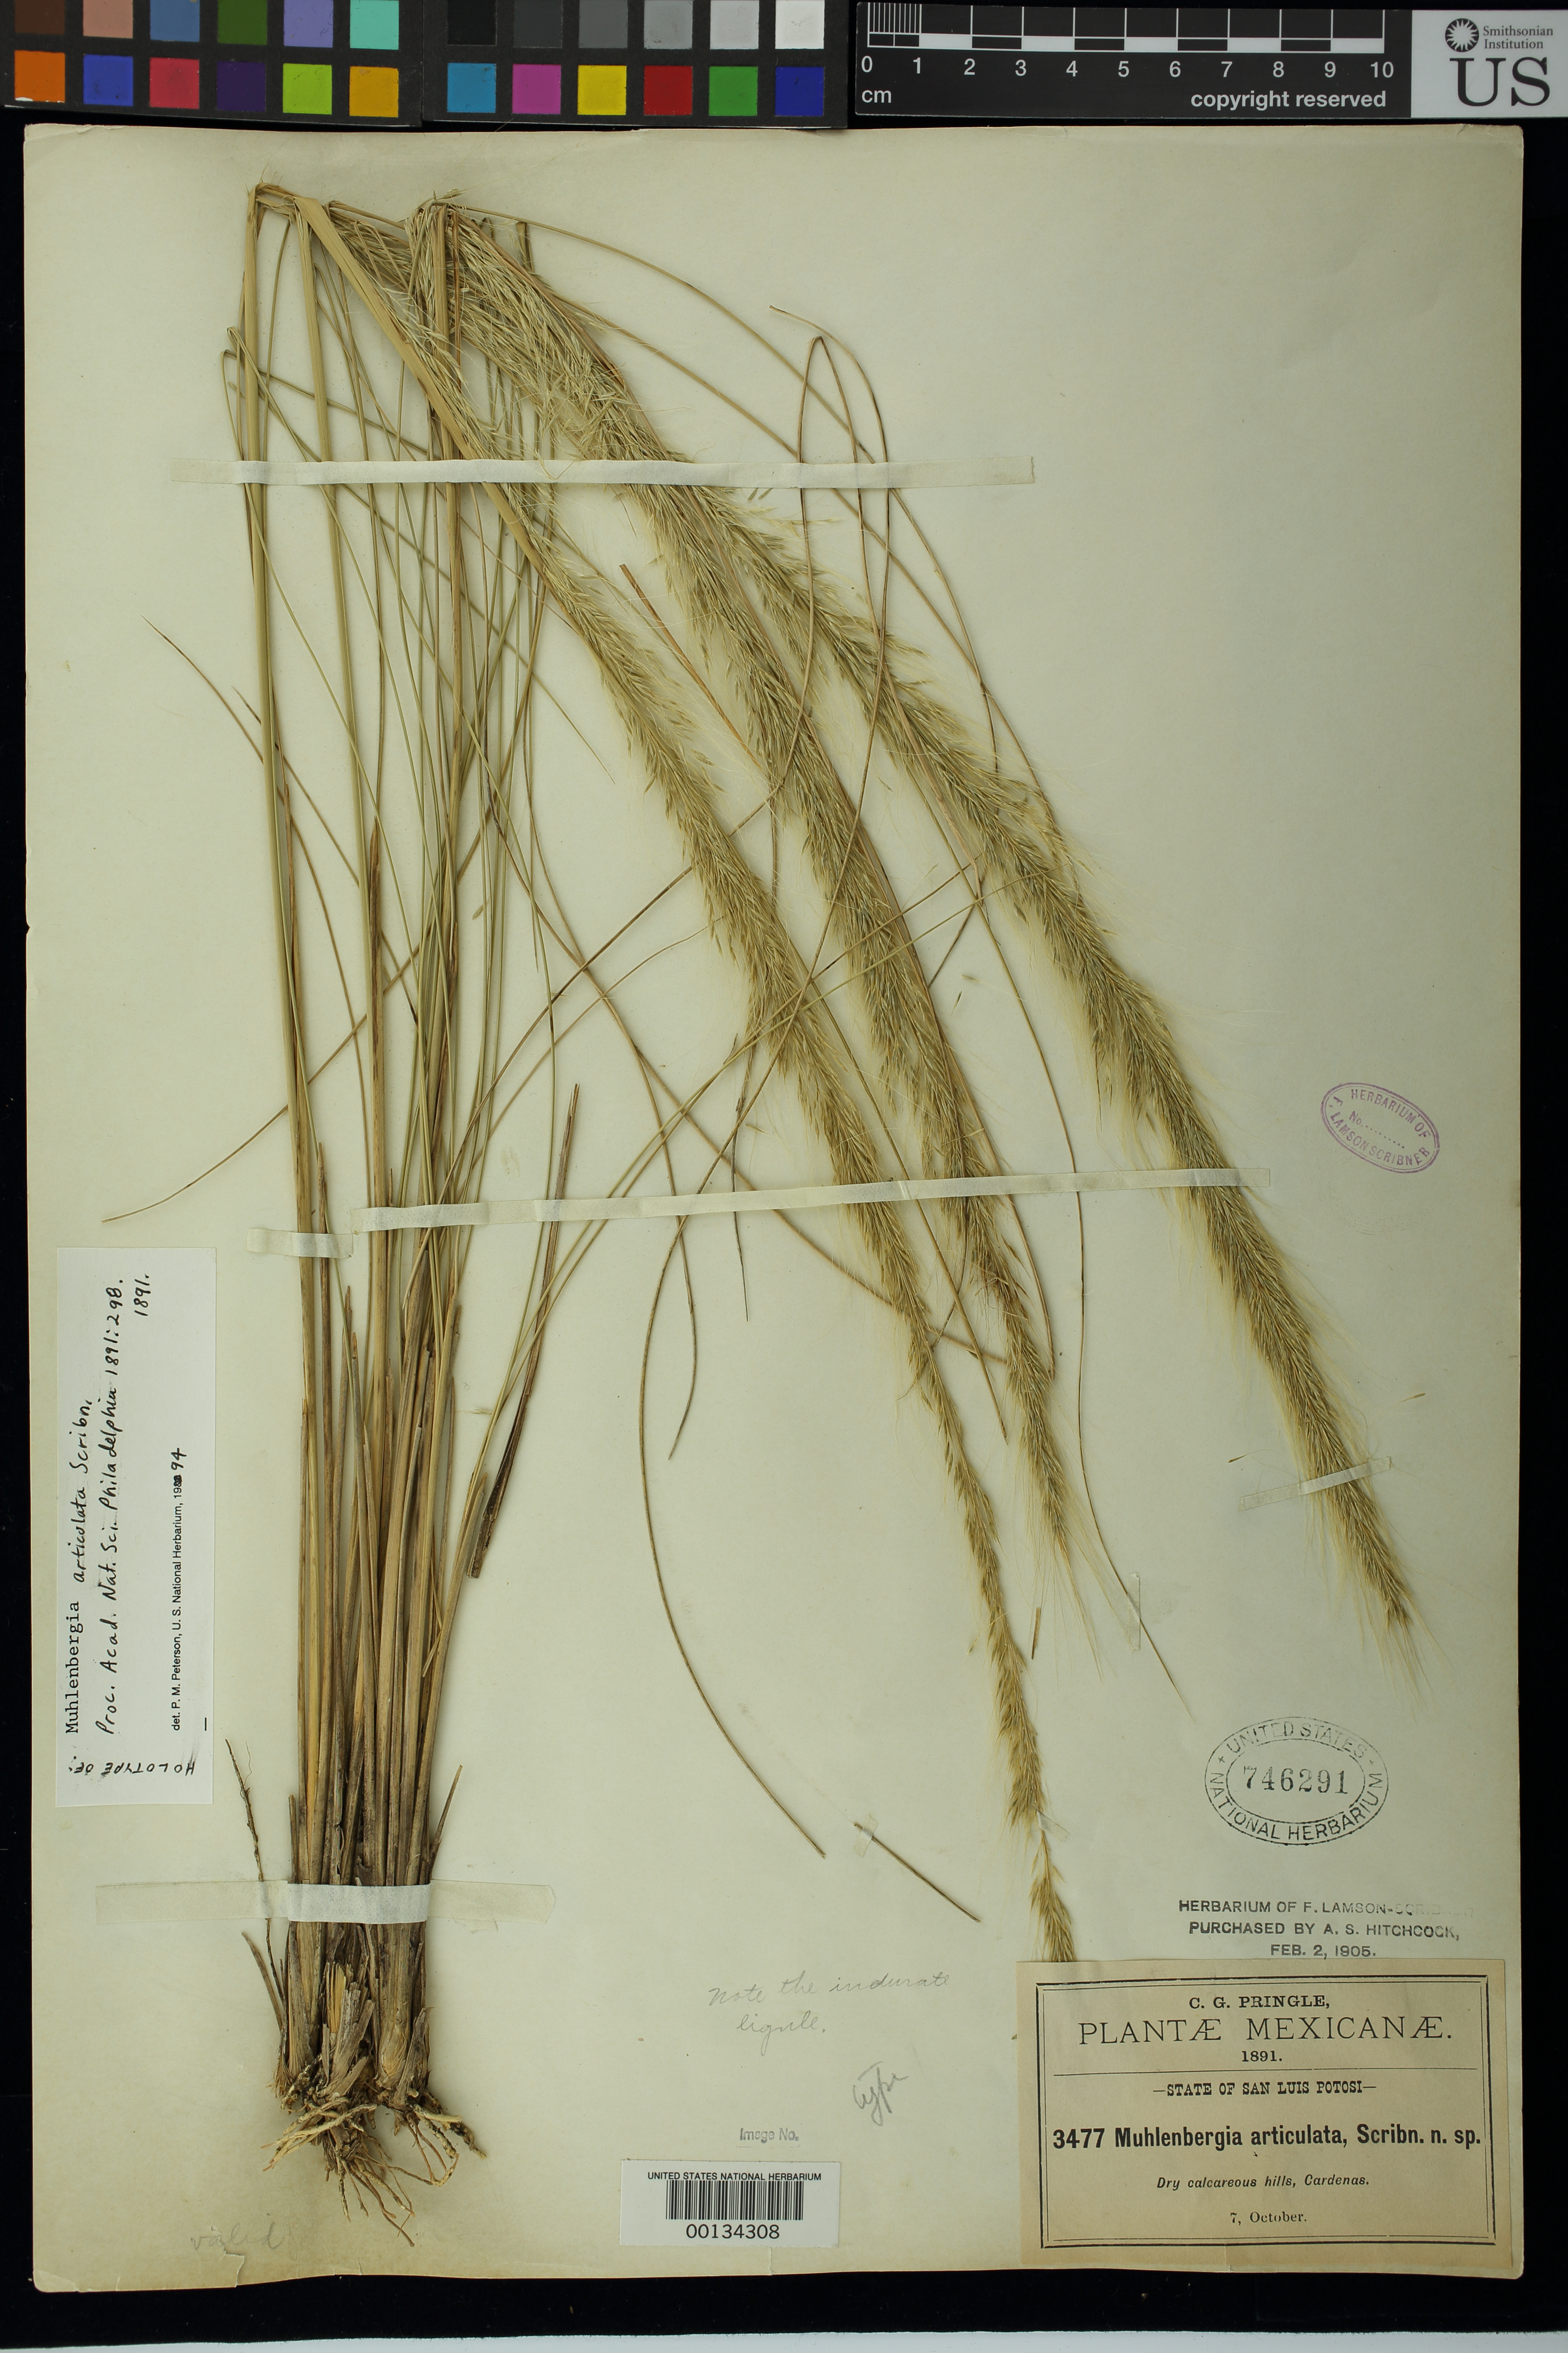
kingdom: Plantae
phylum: Tracheophyta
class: Liliopsida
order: Poales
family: Poaceae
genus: Muhlenbergia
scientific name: Muhlenbergia articulata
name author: Scribn.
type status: Holotype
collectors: C. G. Pringle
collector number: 3477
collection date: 1891-10-07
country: Mexico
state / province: San Luis Potosi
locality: Cardenas.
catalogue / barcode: US 746291